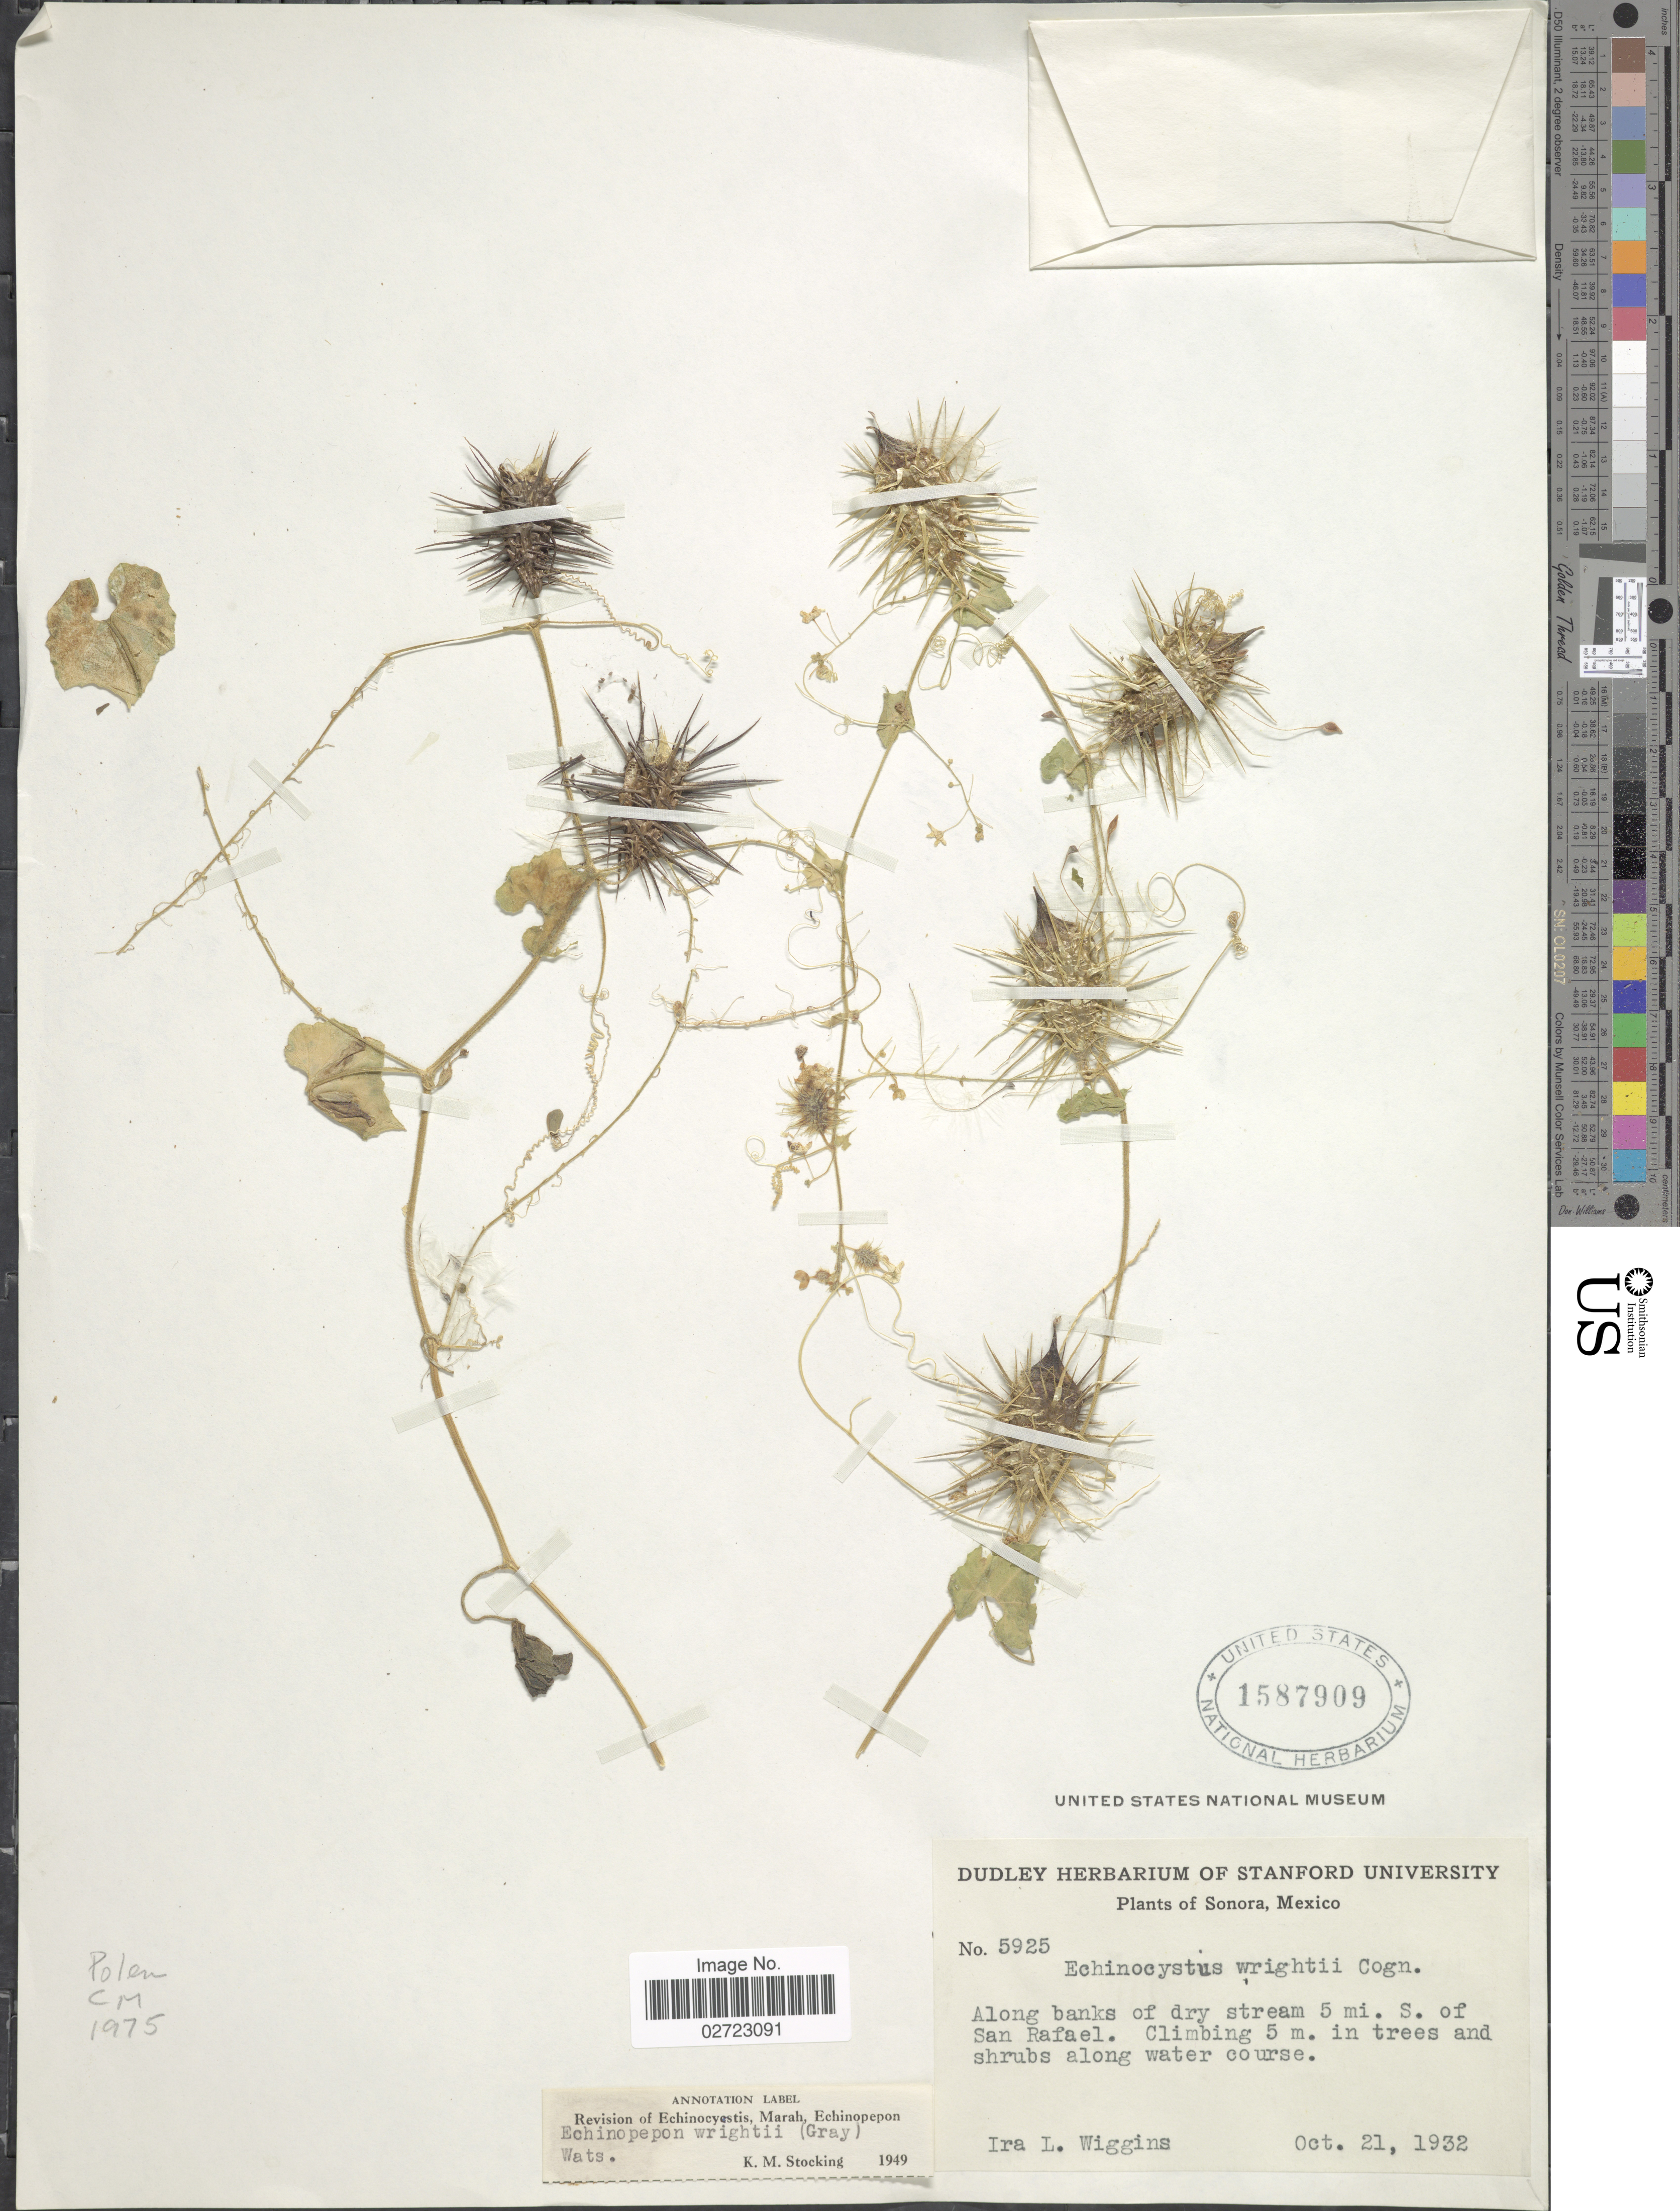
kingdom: Plantae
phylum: Tracheophyta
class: Magnoliopsida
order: Cucurbitales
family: Cucurbitaceae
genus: Echinopepon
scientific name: Echinopepon wrightii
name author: (A. Gray) S. Watson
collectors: I. L. Wiggins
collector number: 5925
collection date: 1932-10-21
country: Mexico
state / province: Sonora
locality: Along banks of dry stream 5 mi. S. of San Rafael, along water course.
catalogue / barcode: US 1587909